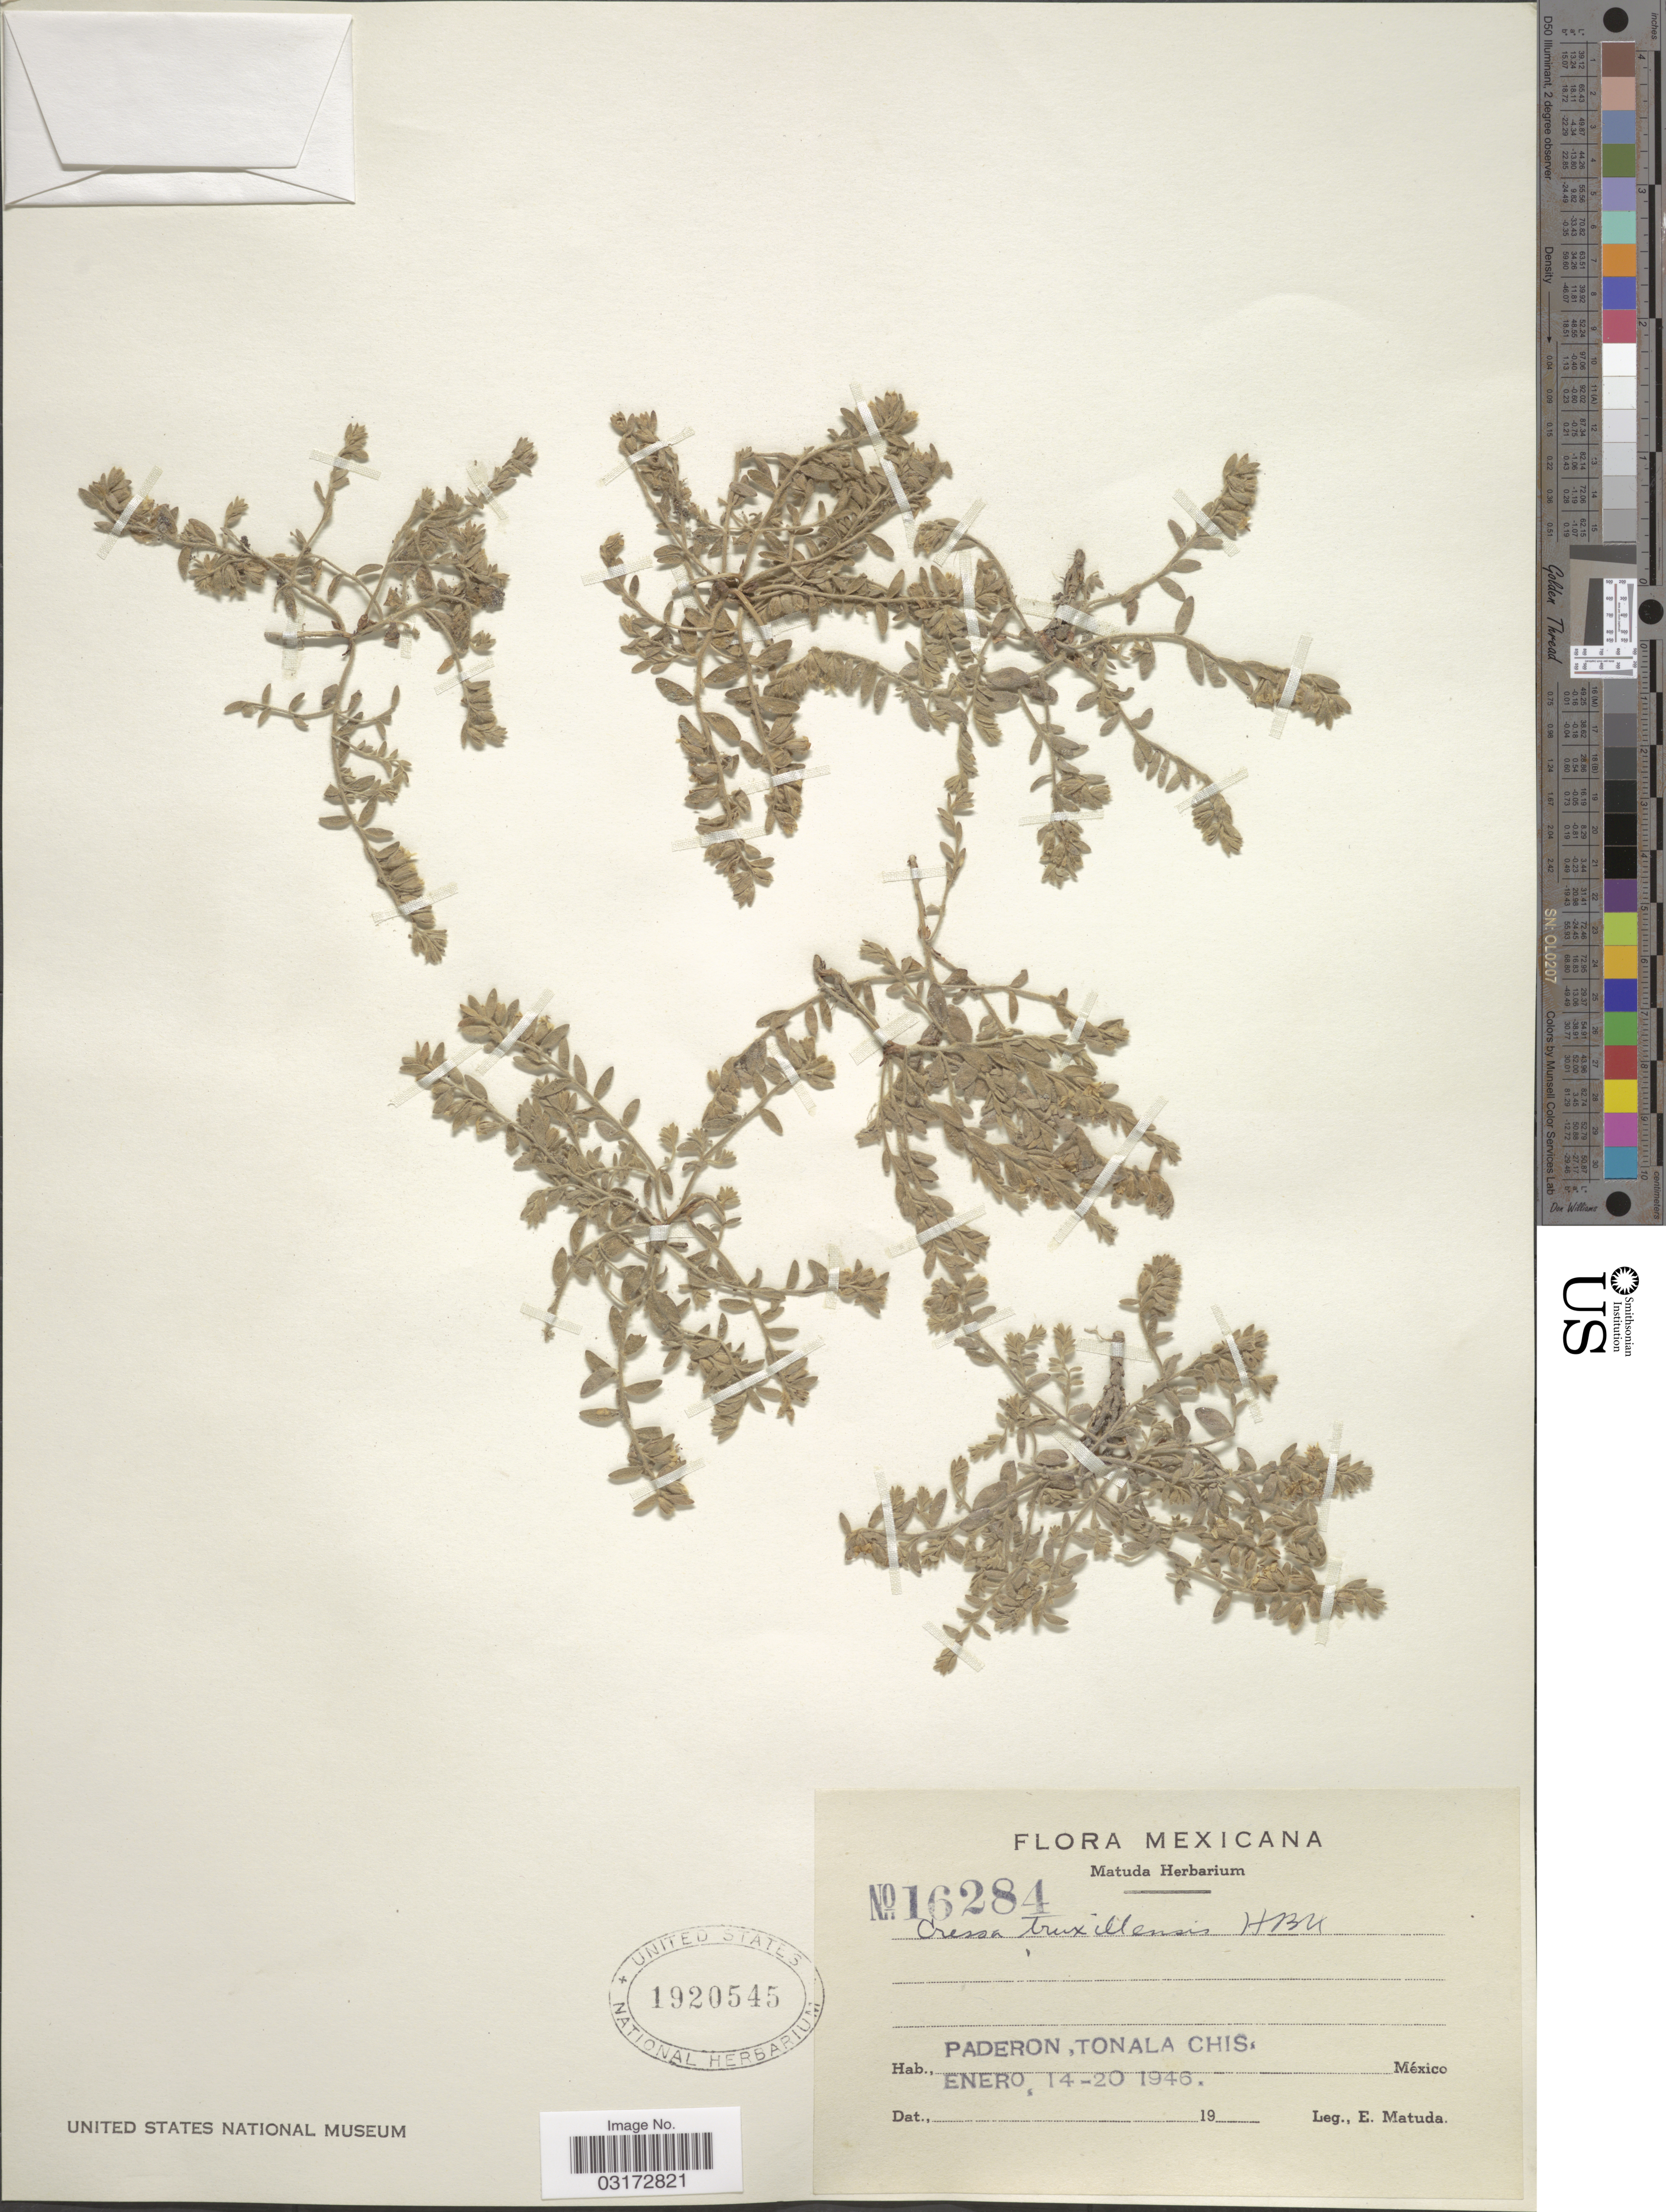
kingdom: Plantae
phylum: Tracheophyta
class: Magnoliopsida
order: Solanales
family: Convolvulaceae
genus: Cressa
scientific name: Cressa truxillensis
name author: Kunth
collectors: E. Matuda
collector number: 16284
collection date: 1946-01-14/1946-01-20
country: Mexico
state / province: Chiapas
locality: Paderon, Tonala.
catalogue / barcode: US 1920545